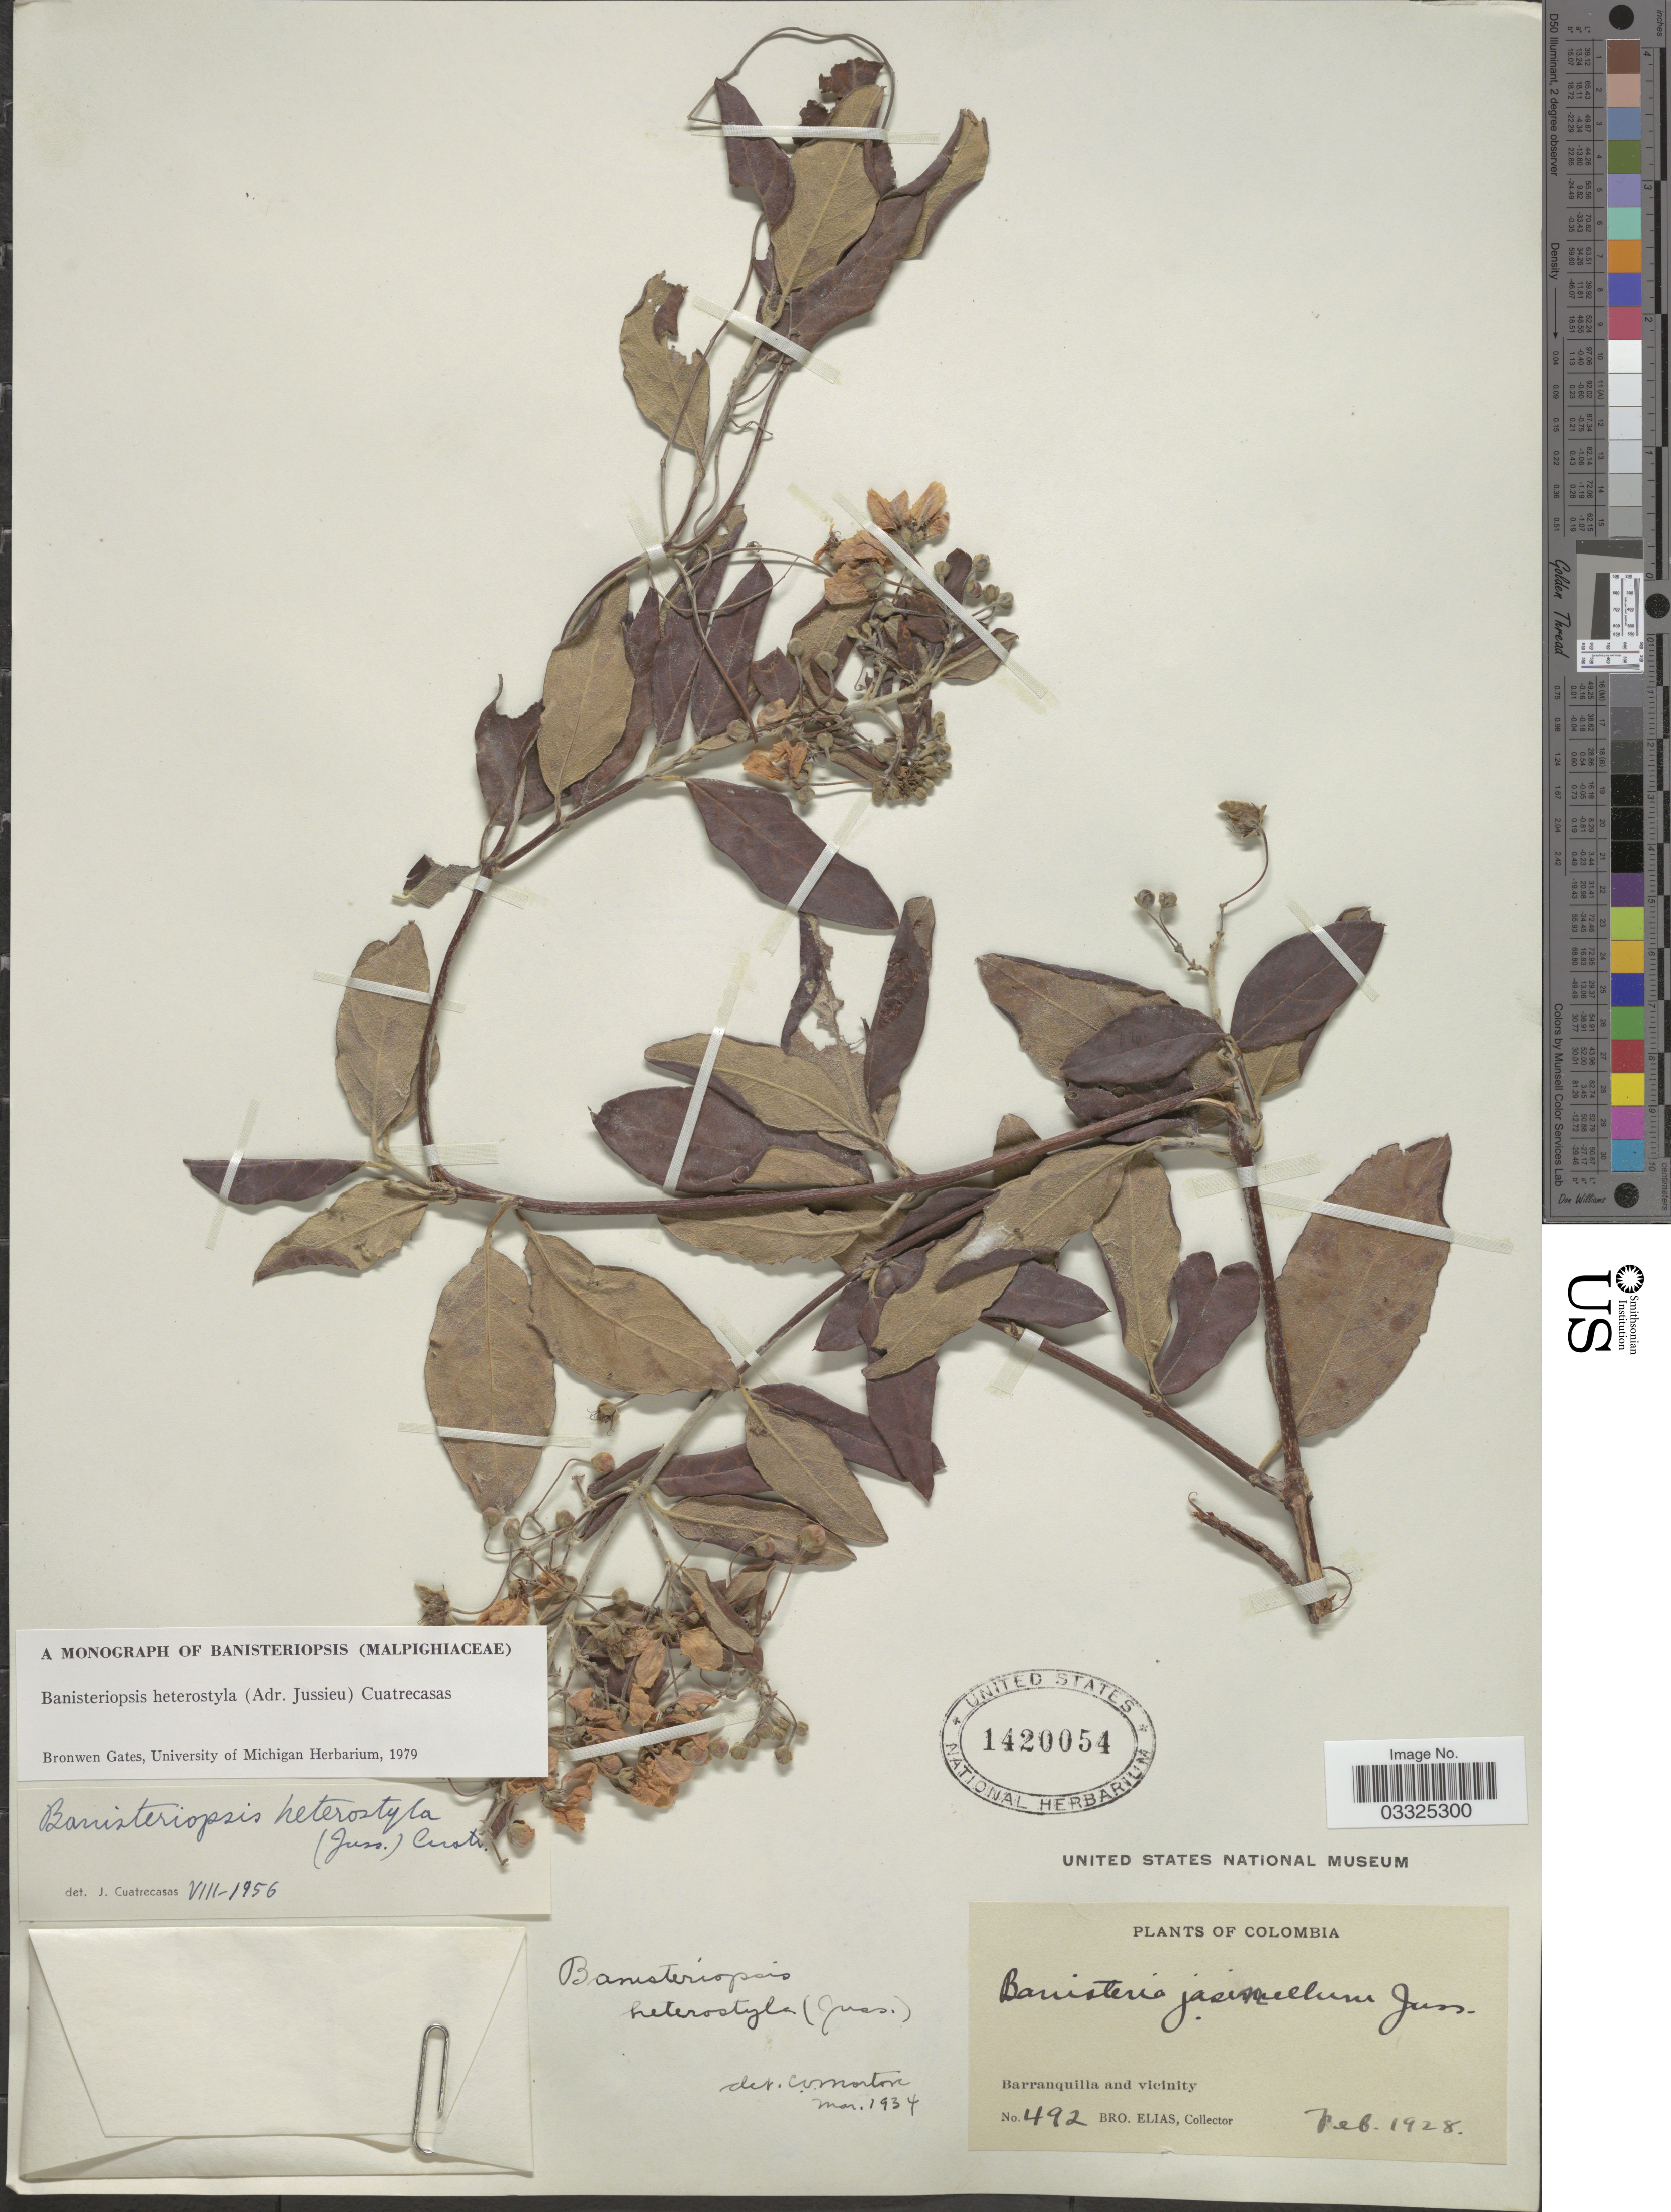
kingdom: Plantae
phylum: Tracheophyta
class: Magnoliopsida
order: Malpighiales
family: Malpighiaceae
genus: Banisteriopsis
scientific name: Banisteriopsis heterostyla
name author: (A. Juss.) Cuatrec.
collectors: Bro. Elias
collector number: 492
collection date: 1928-02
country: Colombia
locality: Barranquilla and vicinity.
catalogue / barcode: US 1420054